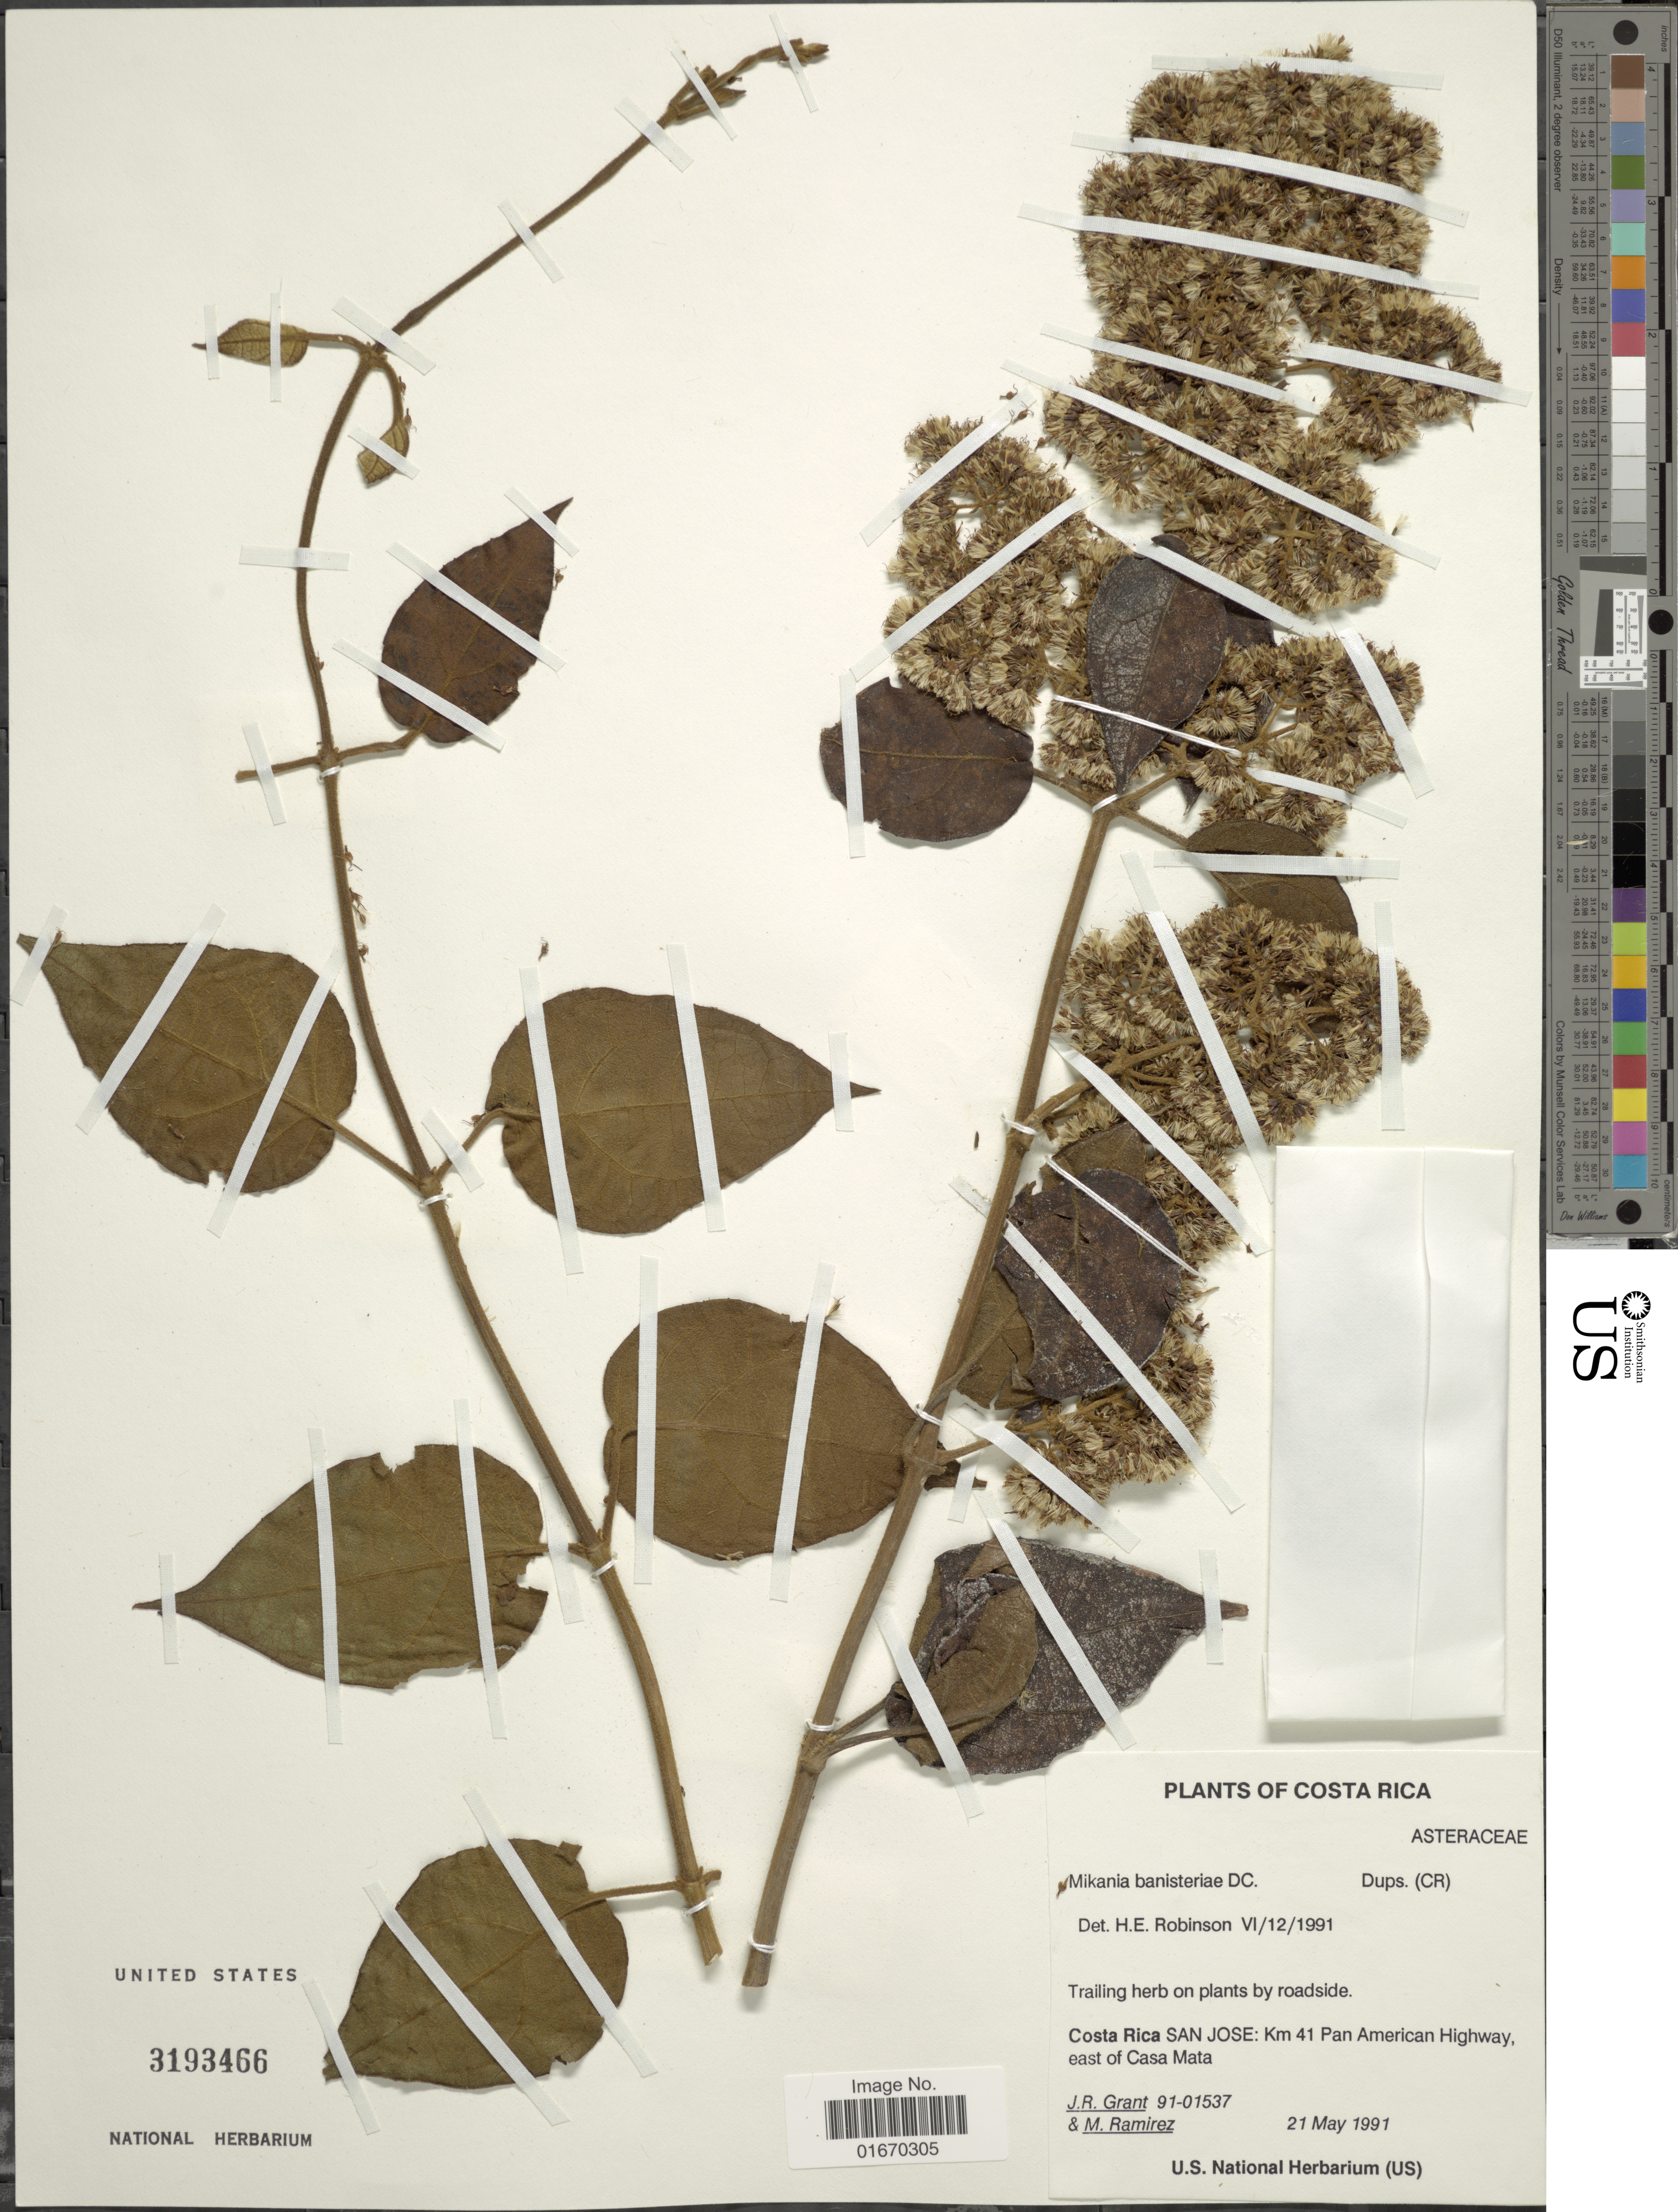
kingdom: Plantae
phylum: Tracheophyta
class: Magnoliopsida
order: Asterales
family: Asteraceae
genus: Mikania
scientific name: Mikania banisteriae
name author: DC.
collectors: J. Grant & M. Ramirez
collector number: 91-01537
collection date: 1991-05-21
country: Costa Rica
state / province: San José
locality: Km 41 Pan American Highway, east of Casa Mata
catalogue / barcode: US 3193466